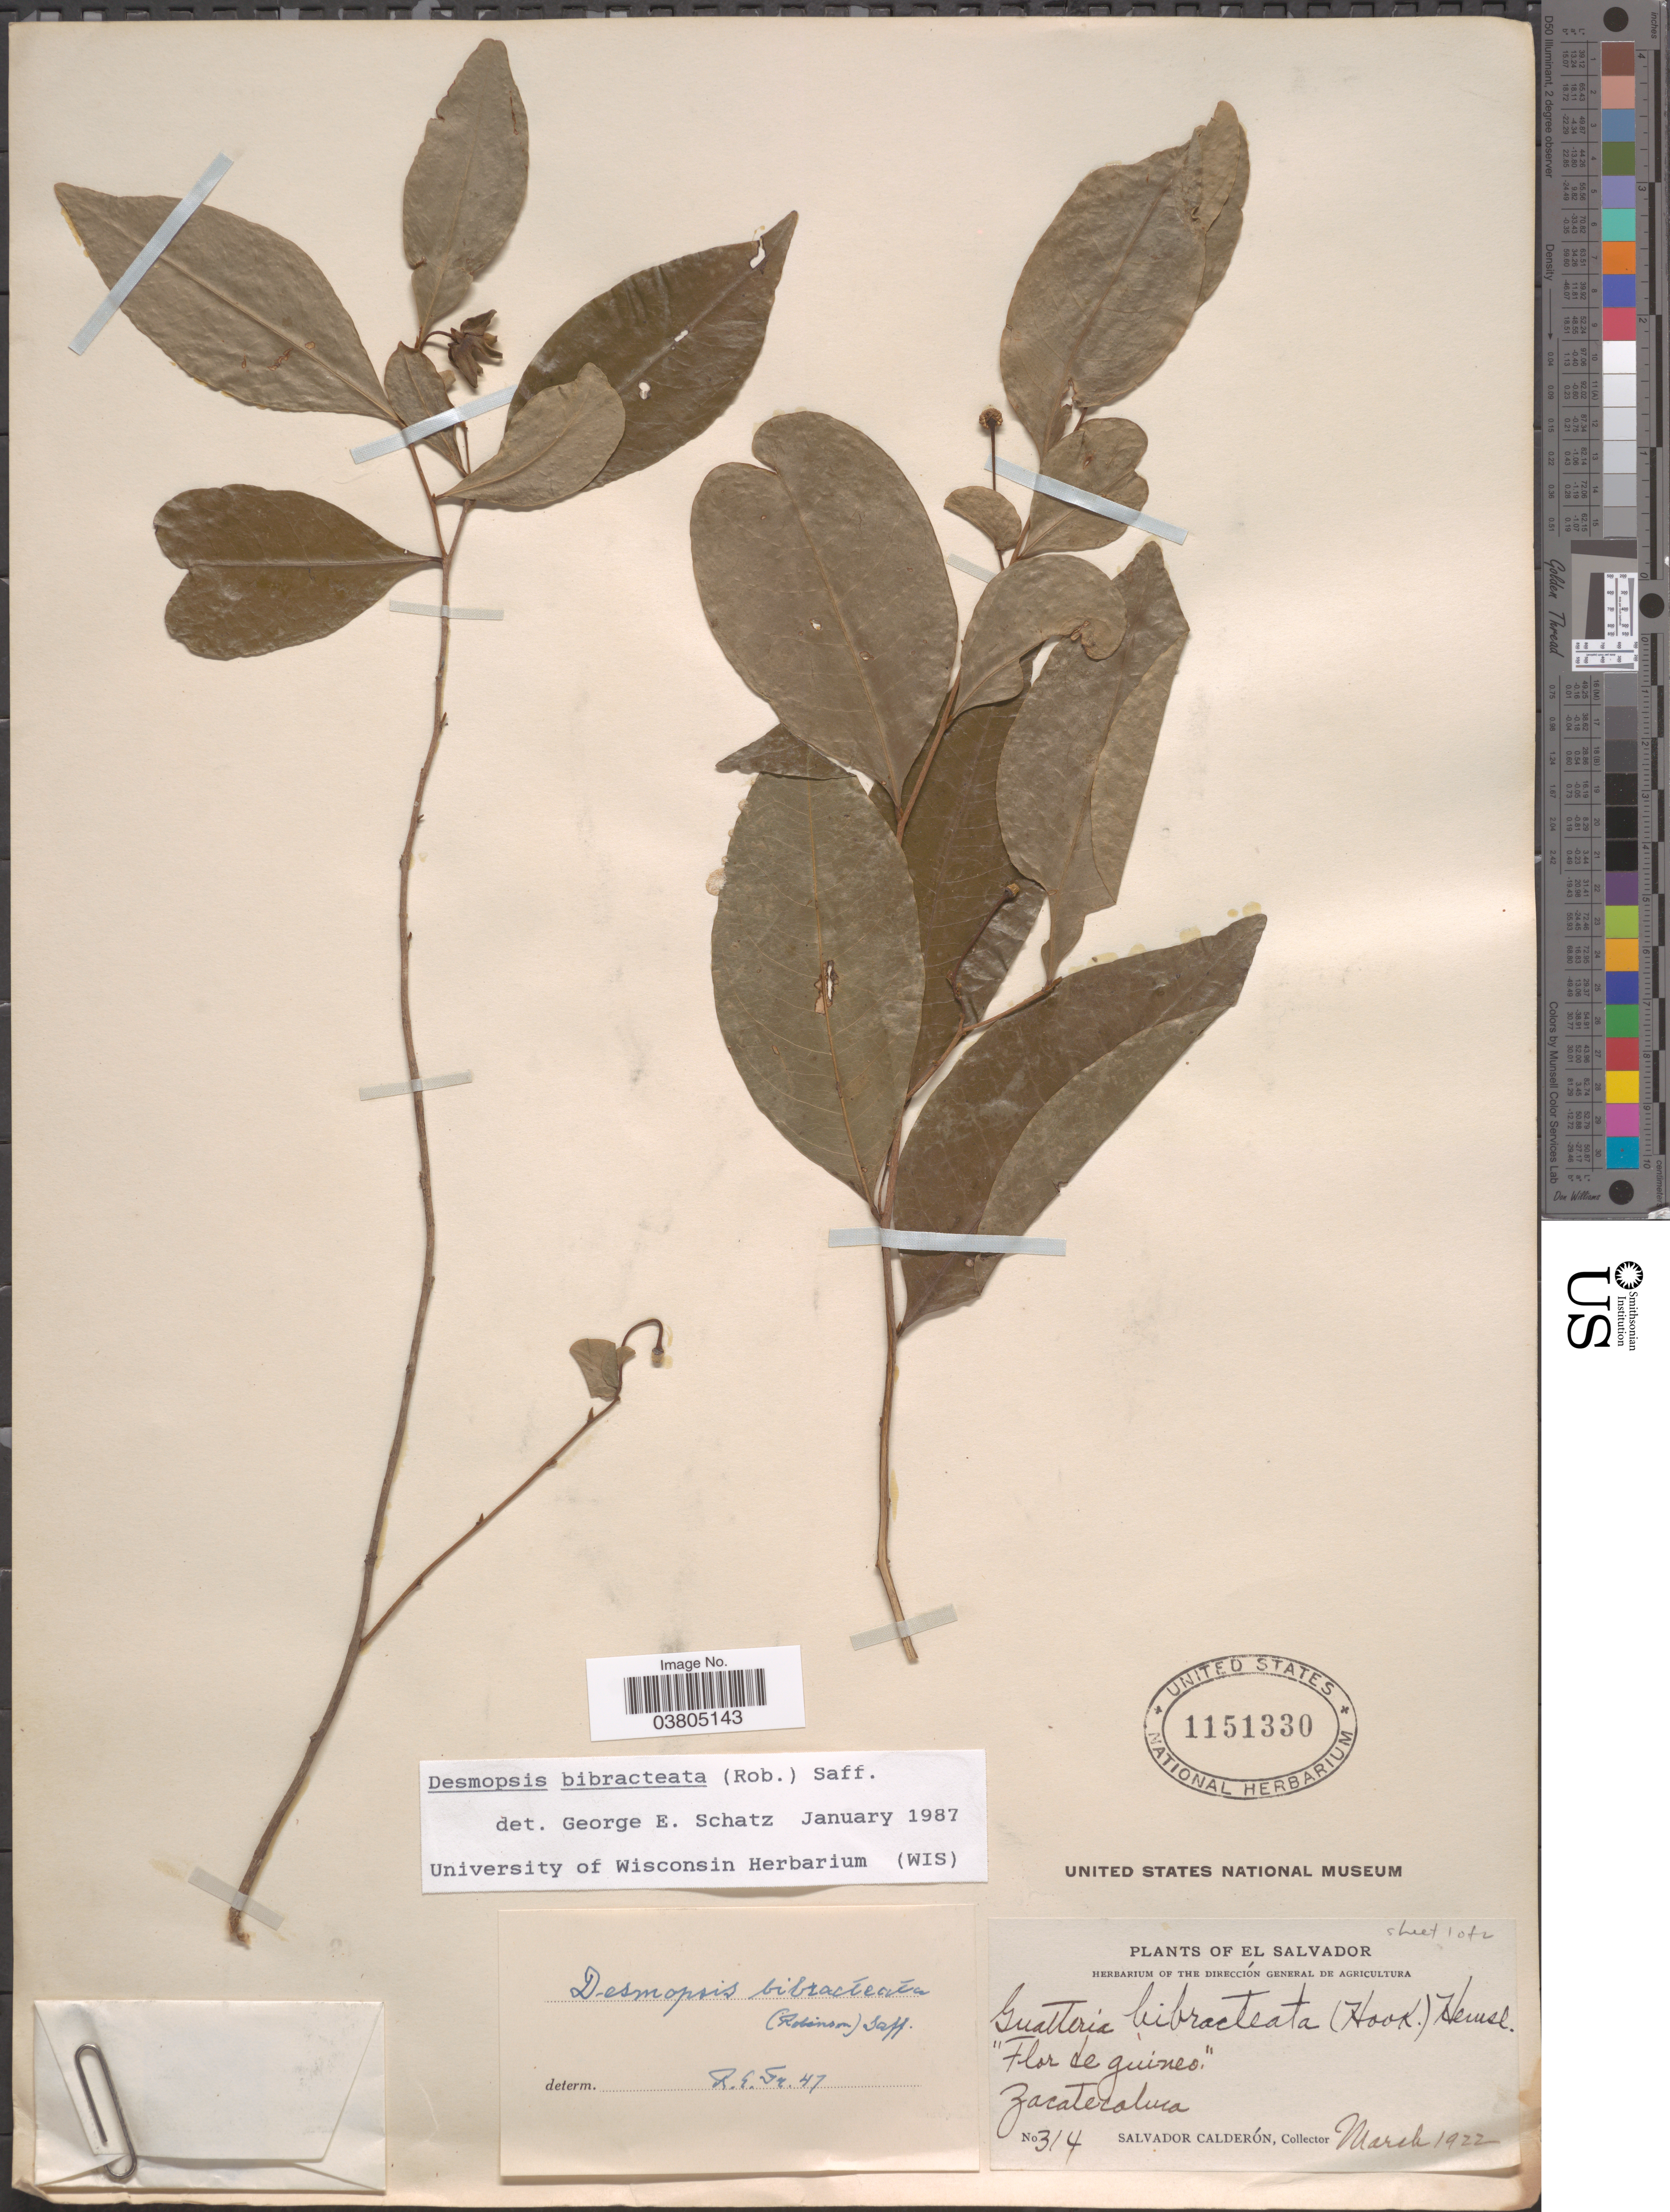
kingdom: Plantae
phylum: Tracheophyta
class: Magnoliopsida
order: Magnoliales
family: Annonaceae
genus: Desmopsis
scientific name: Desmopsis bibracteata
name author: (B.L. Rob.) Saff.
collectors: S. Calderón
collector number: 314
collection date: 1922-03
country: El Salvador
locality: Zacatecoluca.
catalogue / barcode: US 1151330